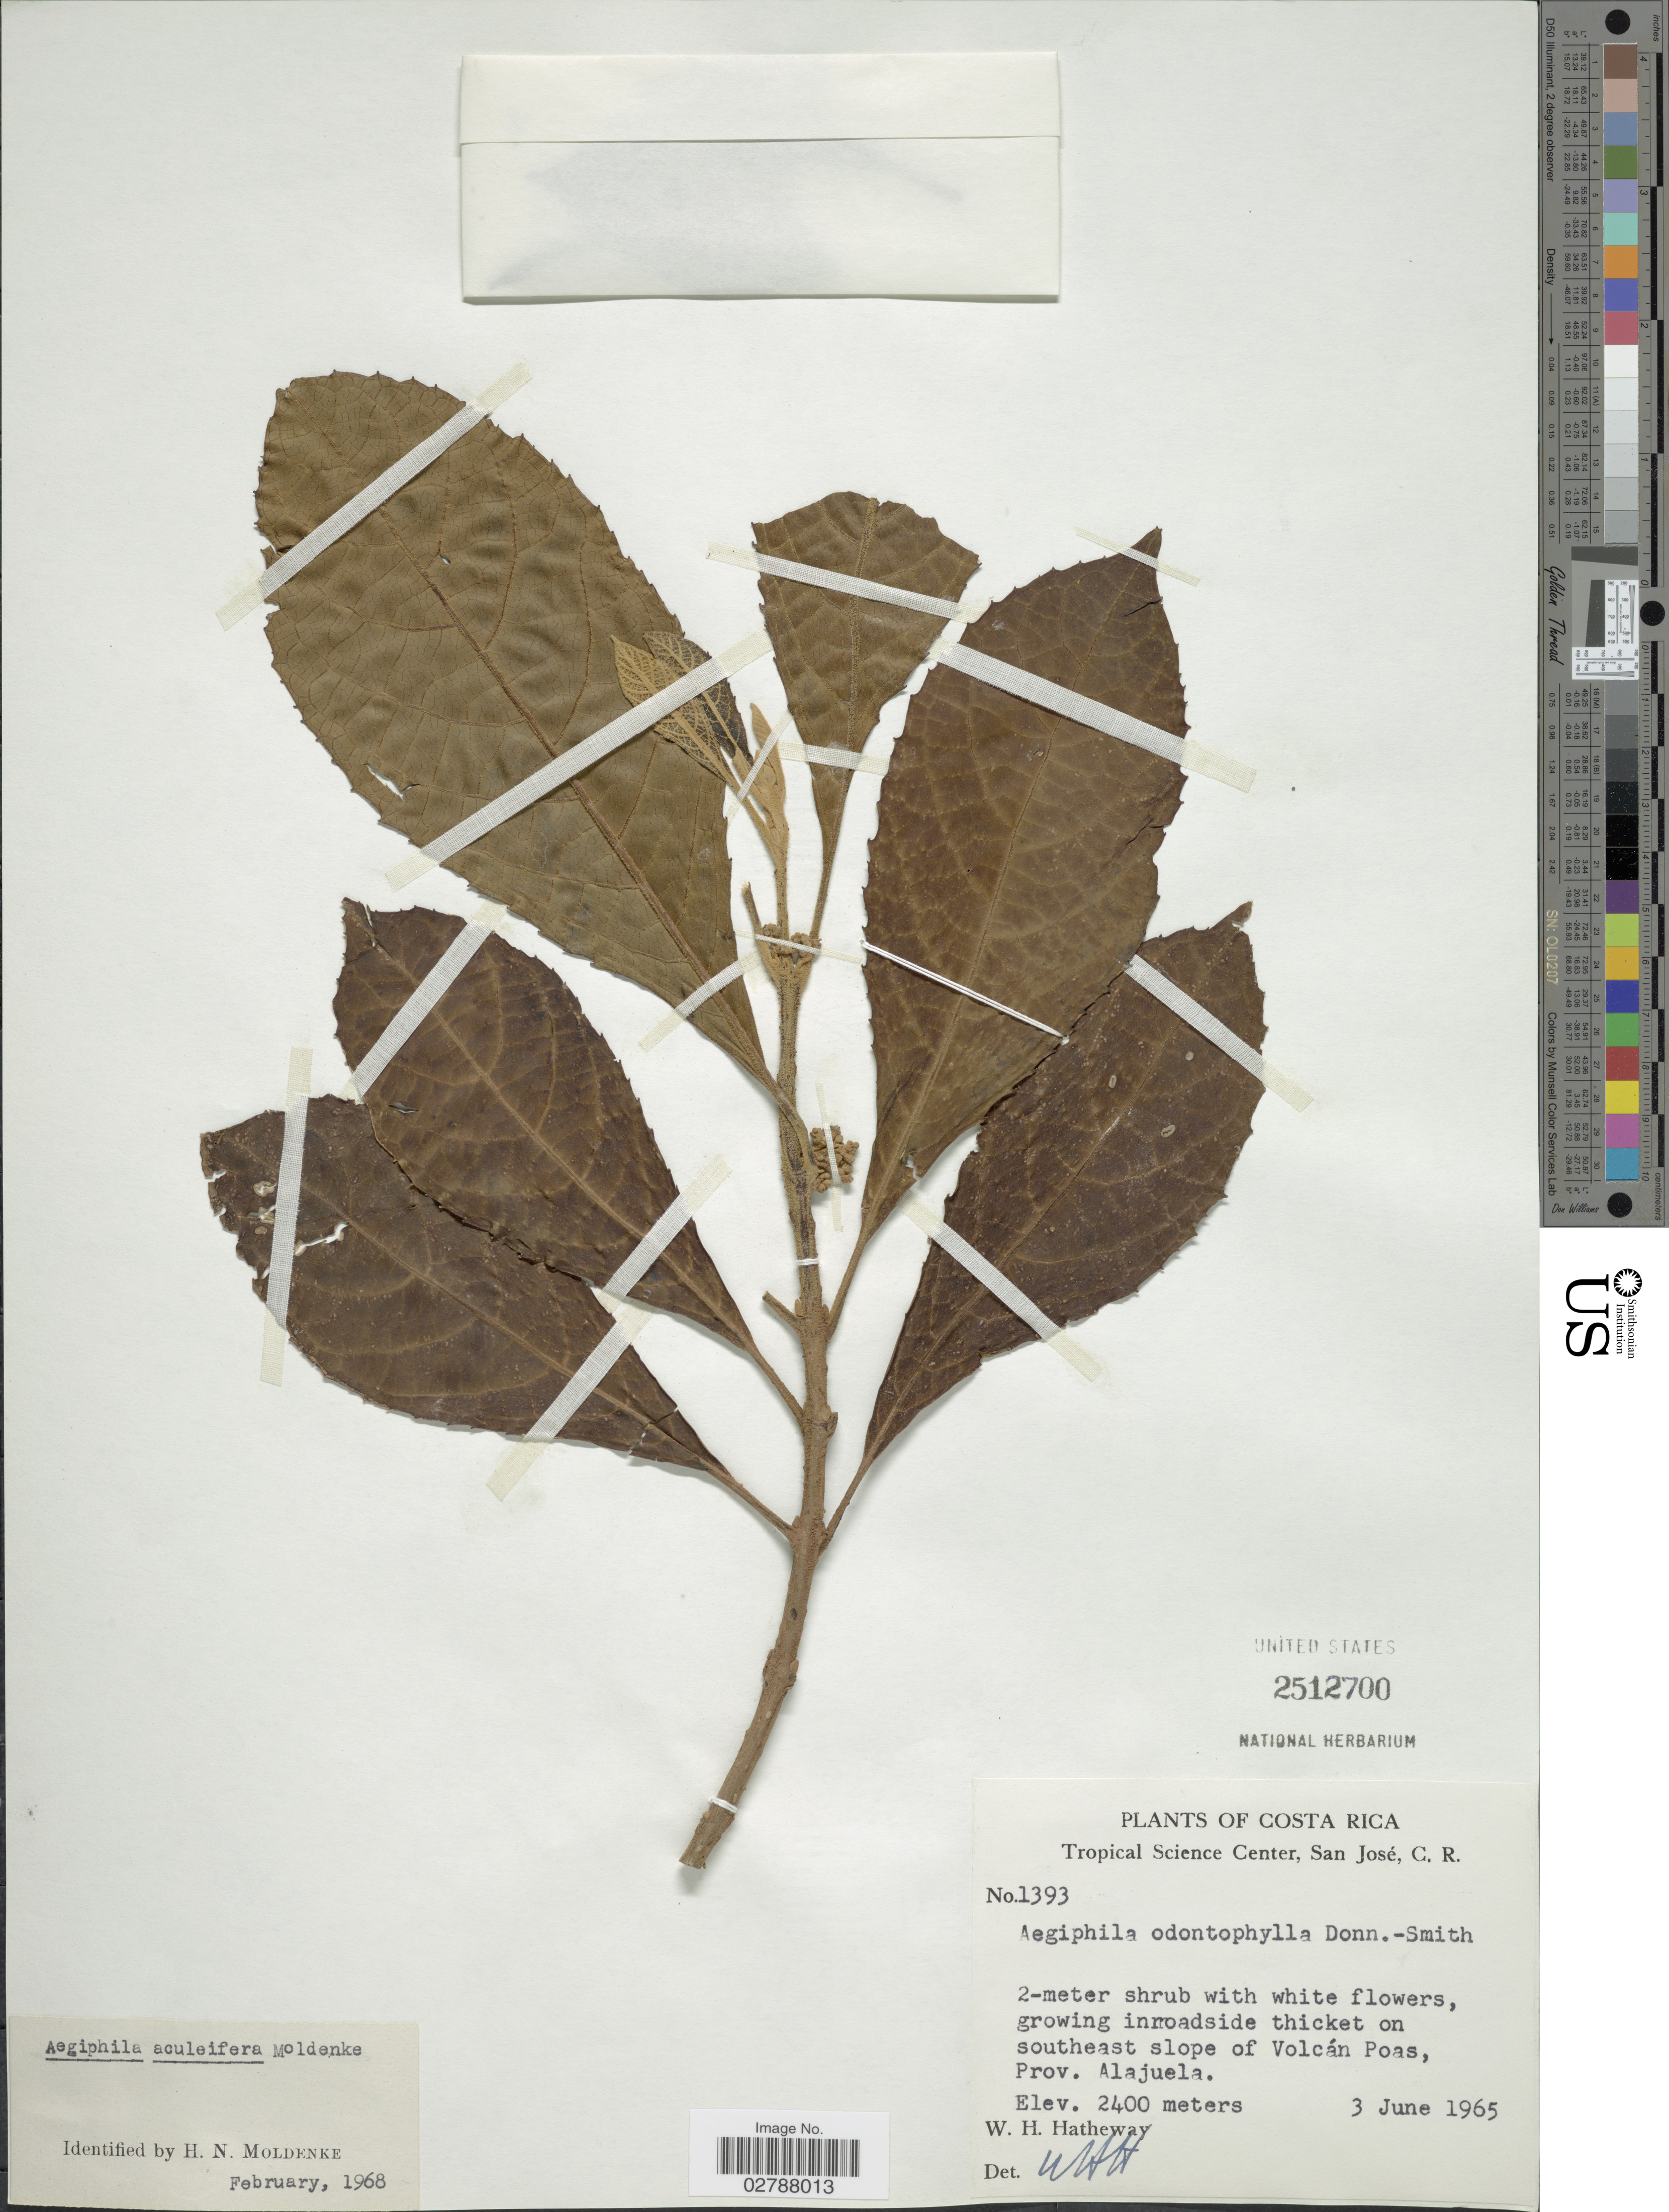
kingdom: Plantae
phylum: Tracheophyta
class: Magnoliopsida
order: Lamiales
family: Lamiaceae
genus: Aegiphila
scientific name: Aegiphila aculeifera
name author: Moldenke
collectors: W. H. Hatheway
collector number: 1393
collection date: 1965-06-03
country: Costa Rica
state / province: Alajuela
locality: Growing in roadside thicket on southeast slope of Volcán Poas, Prov. Alajuela.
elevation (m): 2400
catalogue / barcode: US 2512700